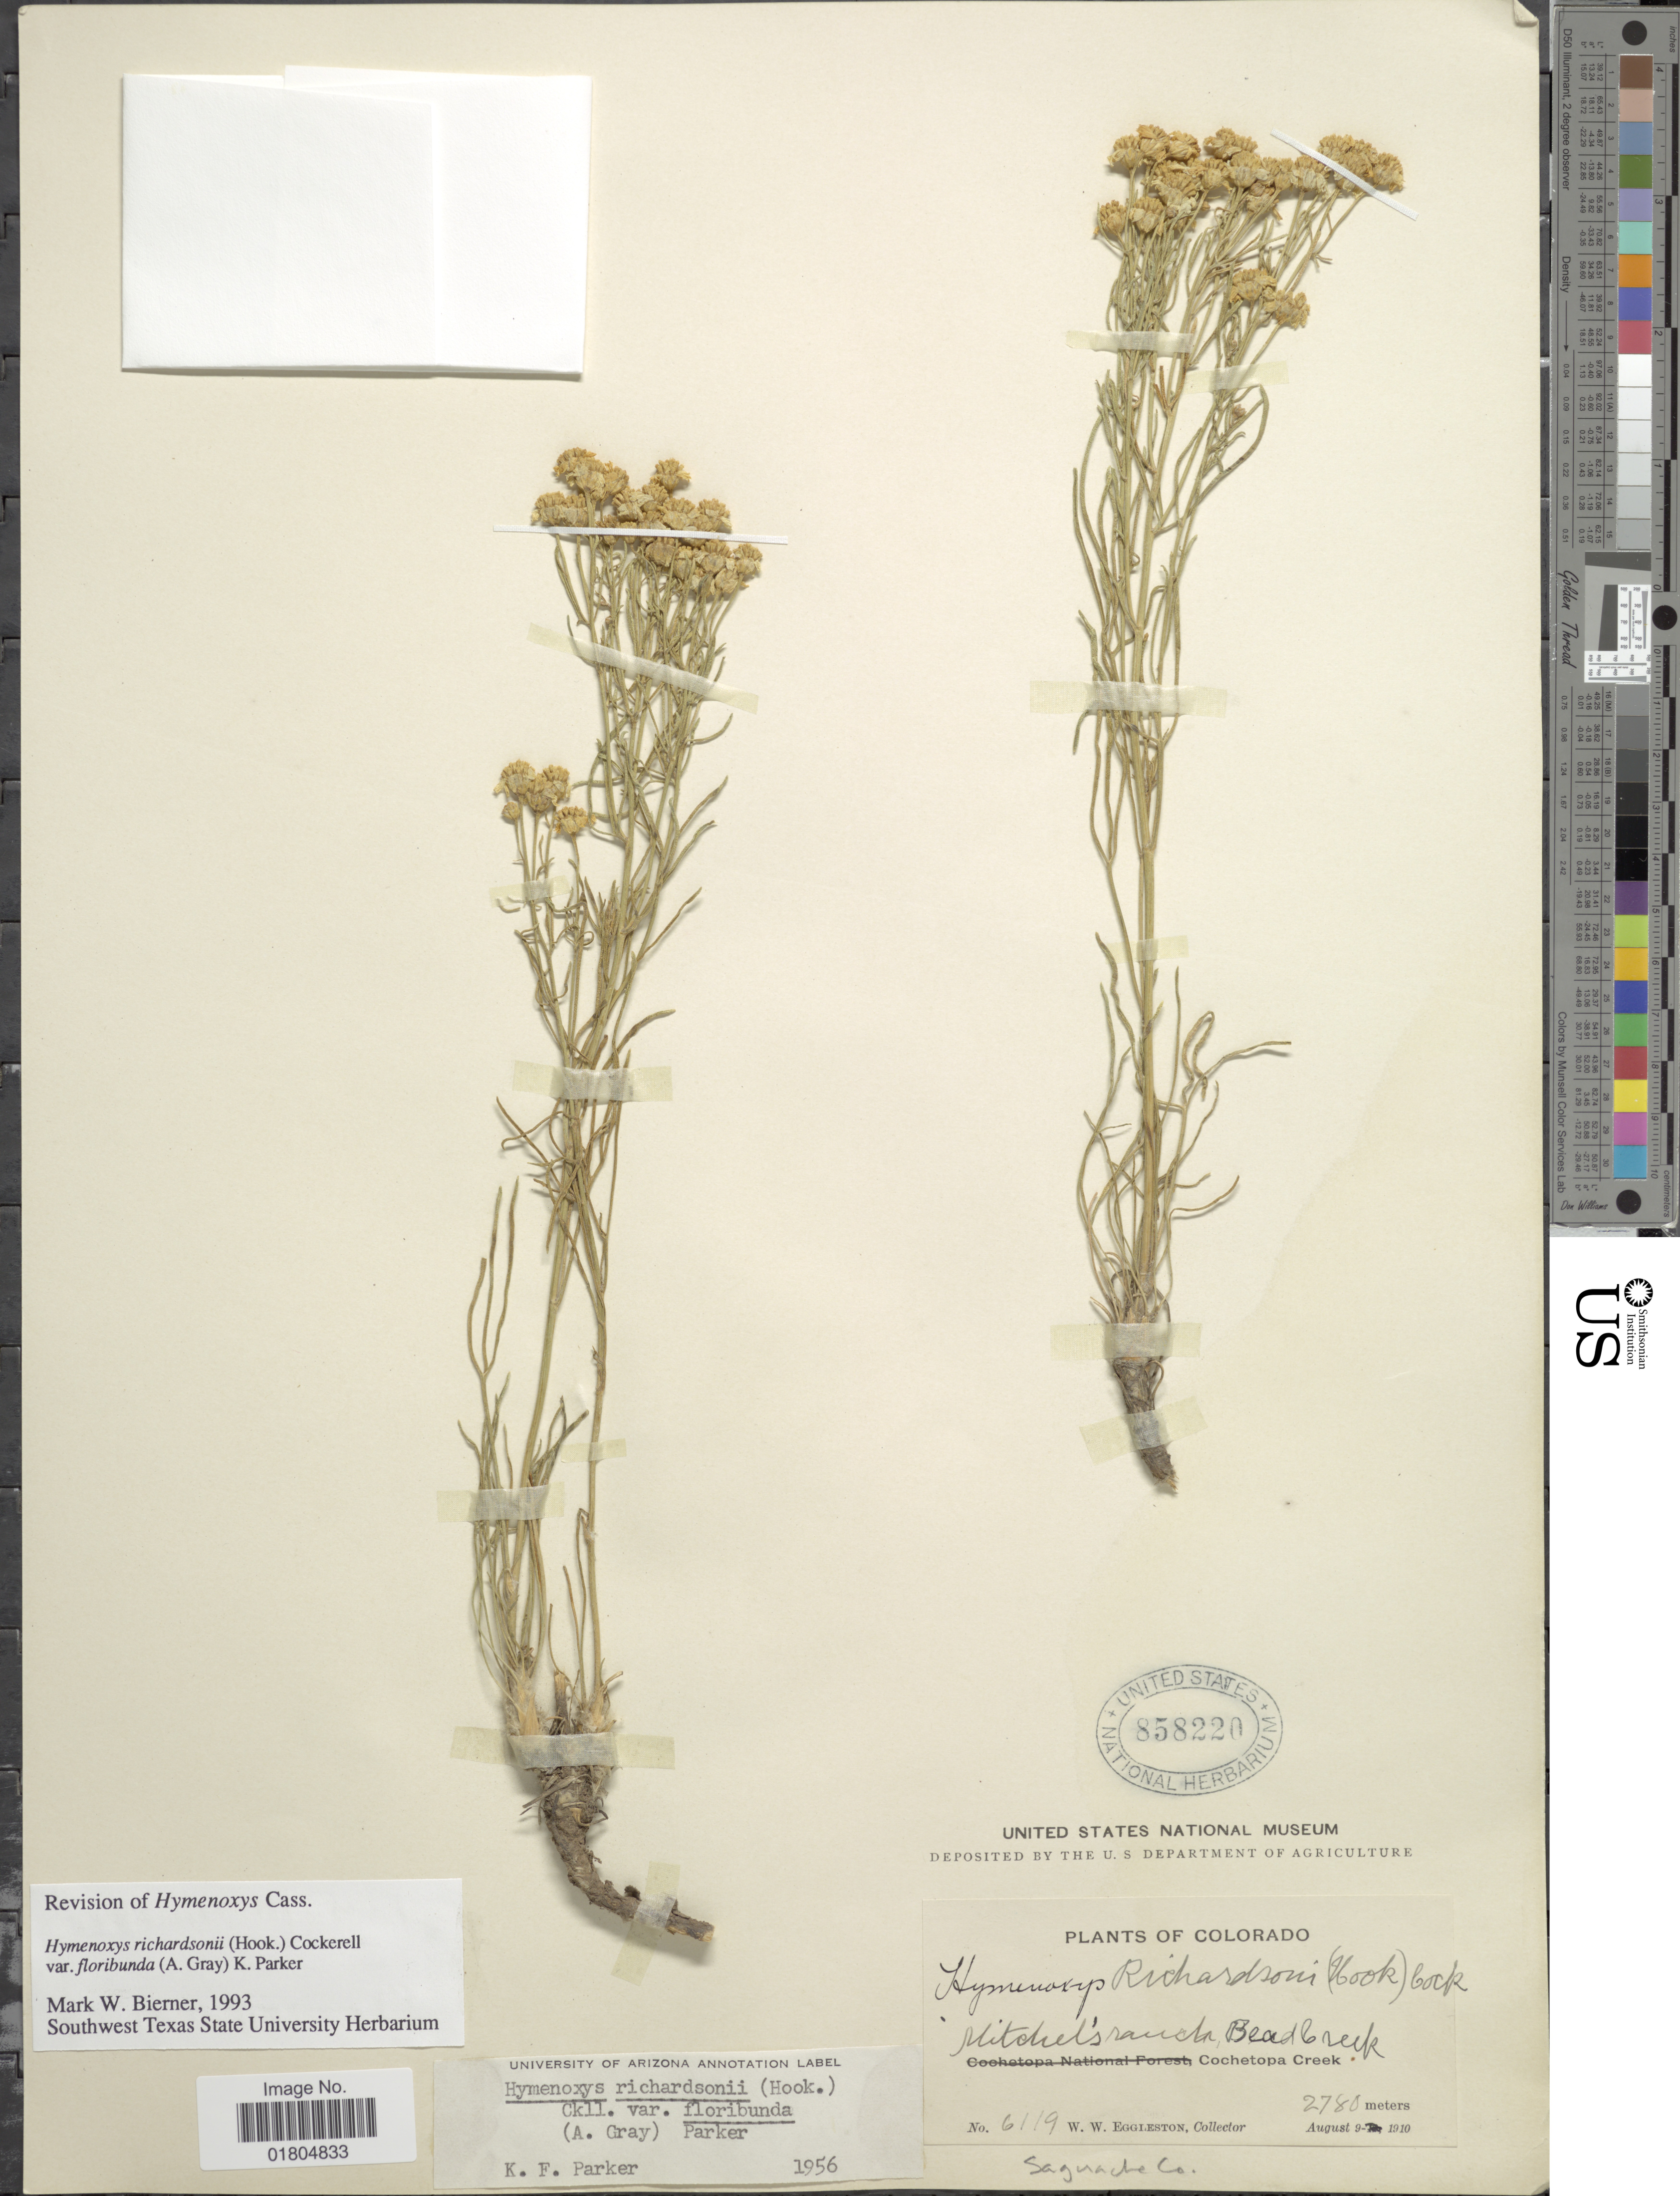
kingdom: Plantae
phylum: Tracheophyta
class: Magnoliopsida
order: Asterales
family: Asteraceae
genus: Hymenoxys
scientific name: Hymenoxys richardsonii var. floribunda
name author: (A. Gray) K.F. Parker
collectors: W. W. Eggleston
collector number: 6119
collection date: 1910-08-09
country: United States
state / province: Colorado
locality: Mitchel's ranch, Bead Creek, Cochetopa Creek. Saguache Co.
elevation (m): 2780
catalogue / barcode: US 858220